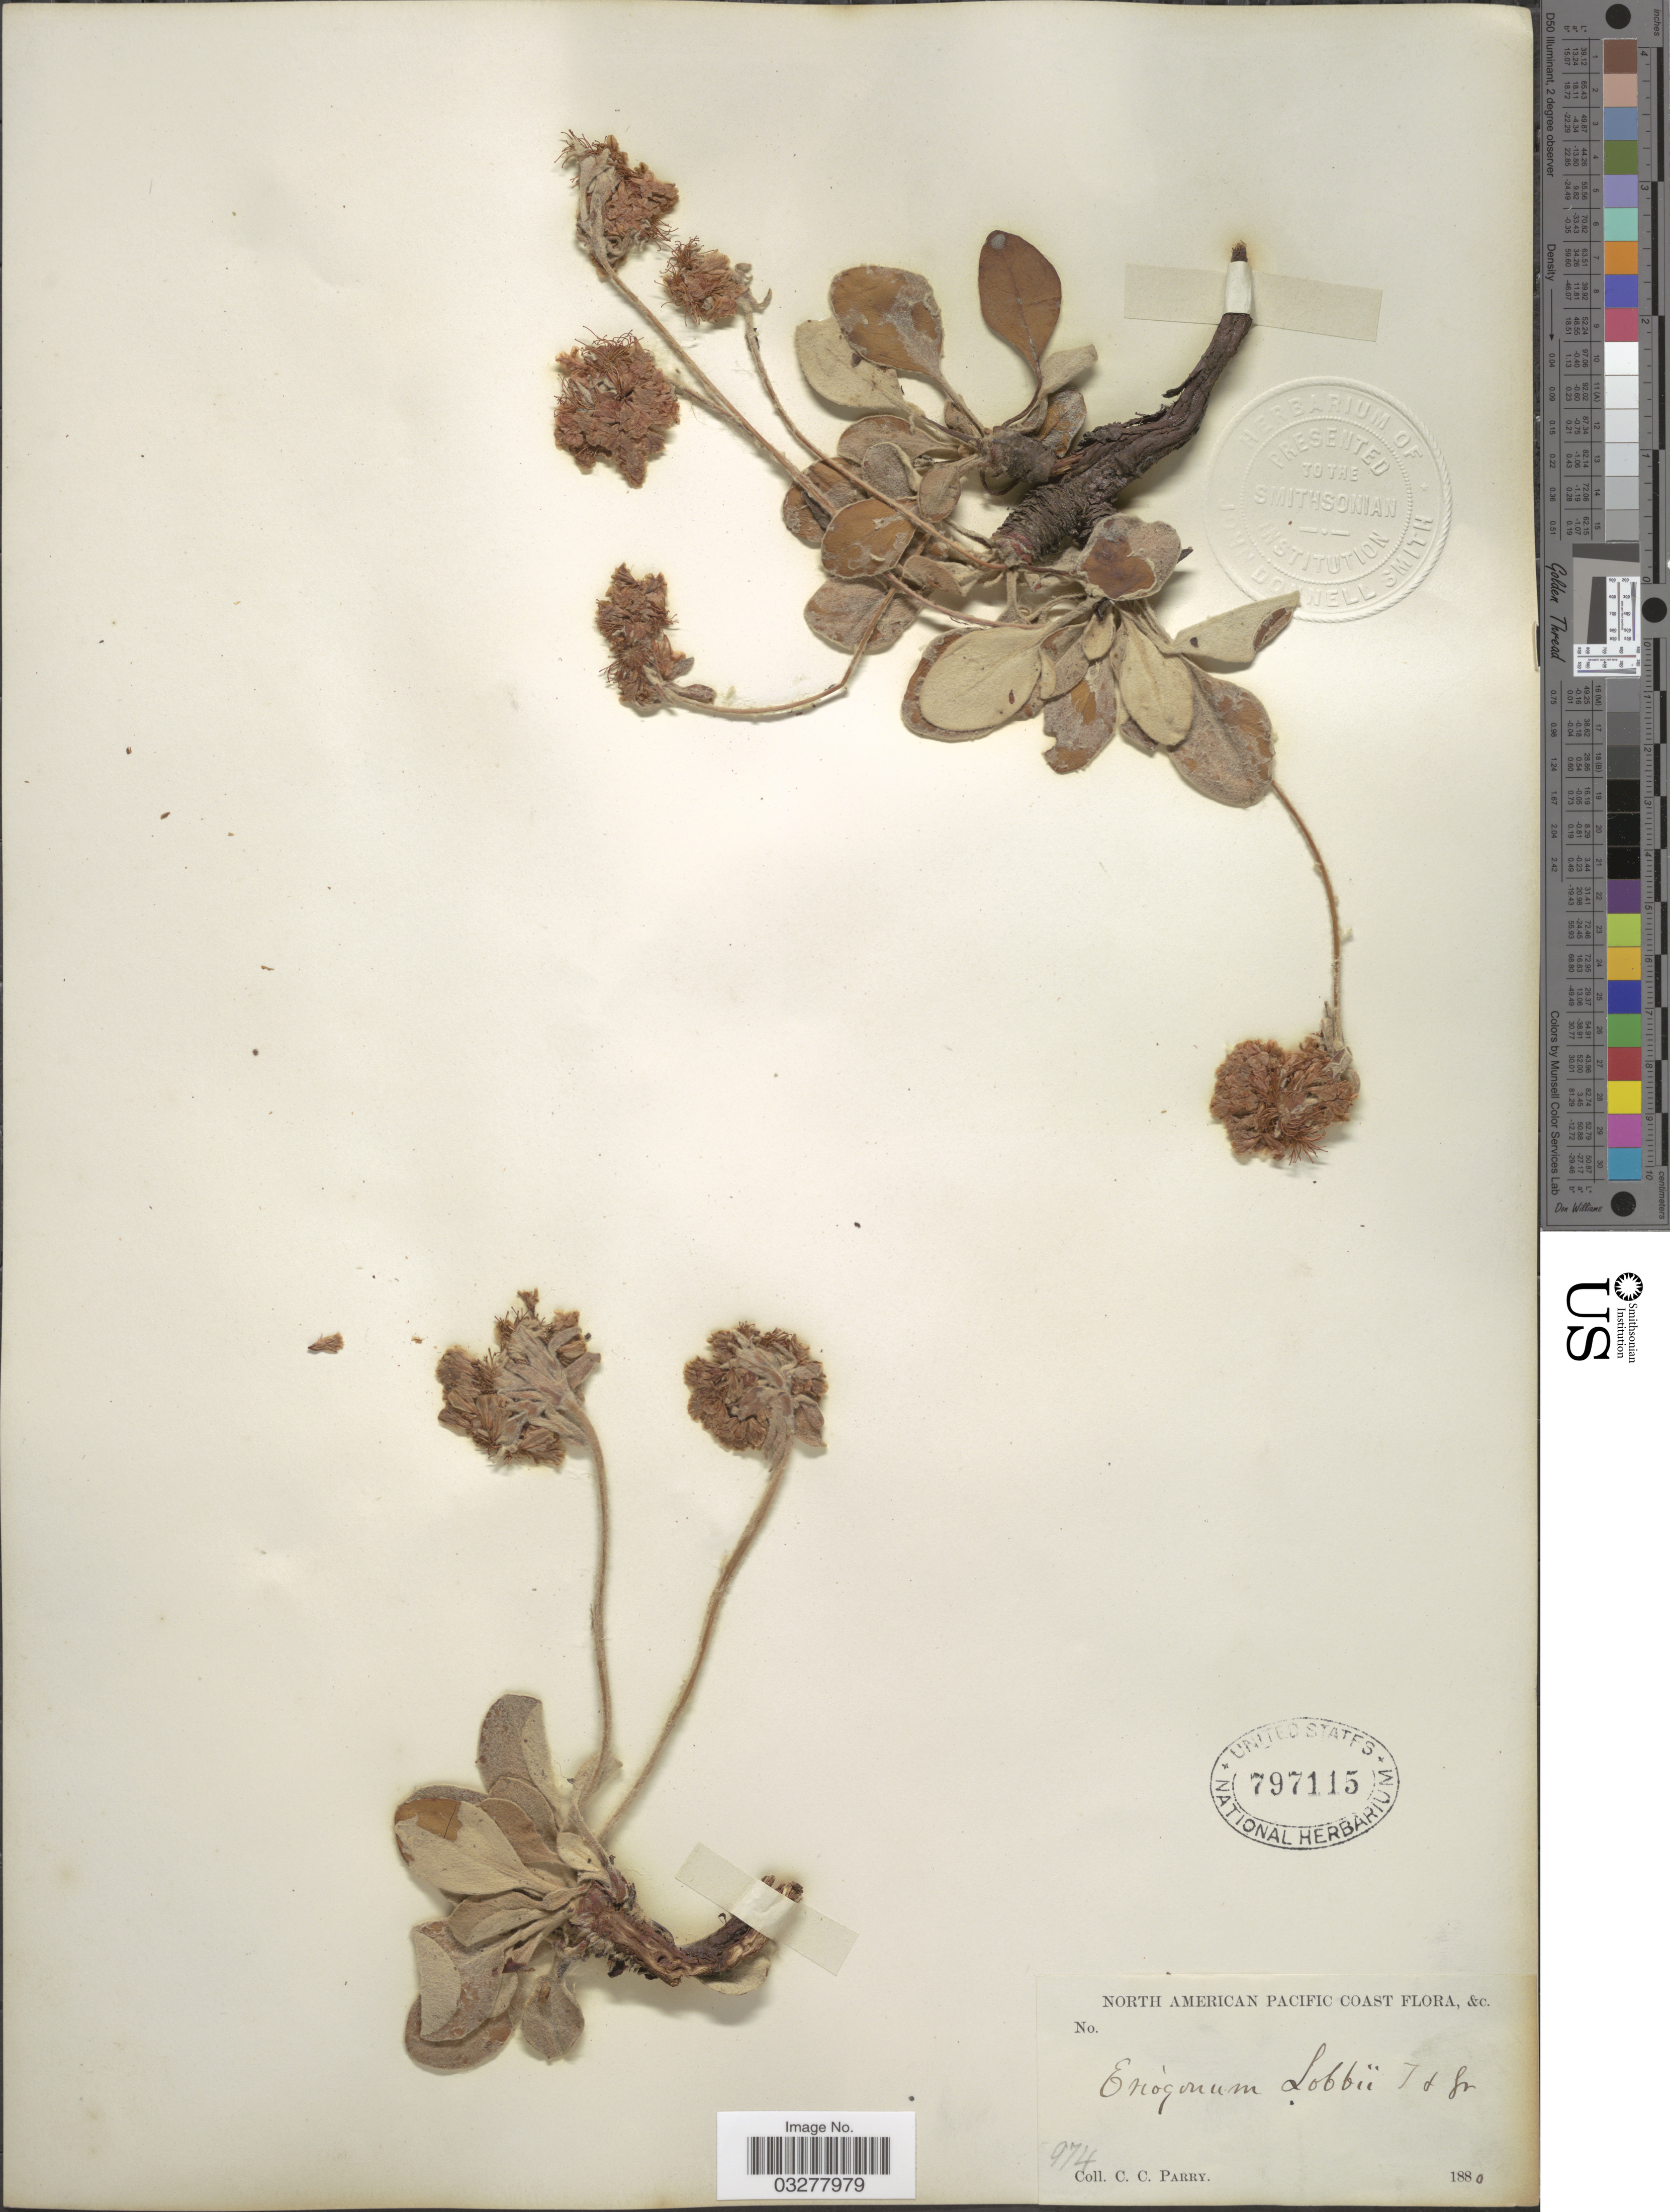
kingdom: Plantae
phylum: Tracheophyta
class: Magnoliopsida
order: Caryophyllales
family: Polygonaceae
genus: Eriogonum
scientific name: Eriogonum lobbii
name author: Torr. & A. Gray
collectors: C. C. Parry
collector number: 974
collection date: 1880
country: United States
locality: North American Pacific Coast.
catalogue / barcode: US 797115